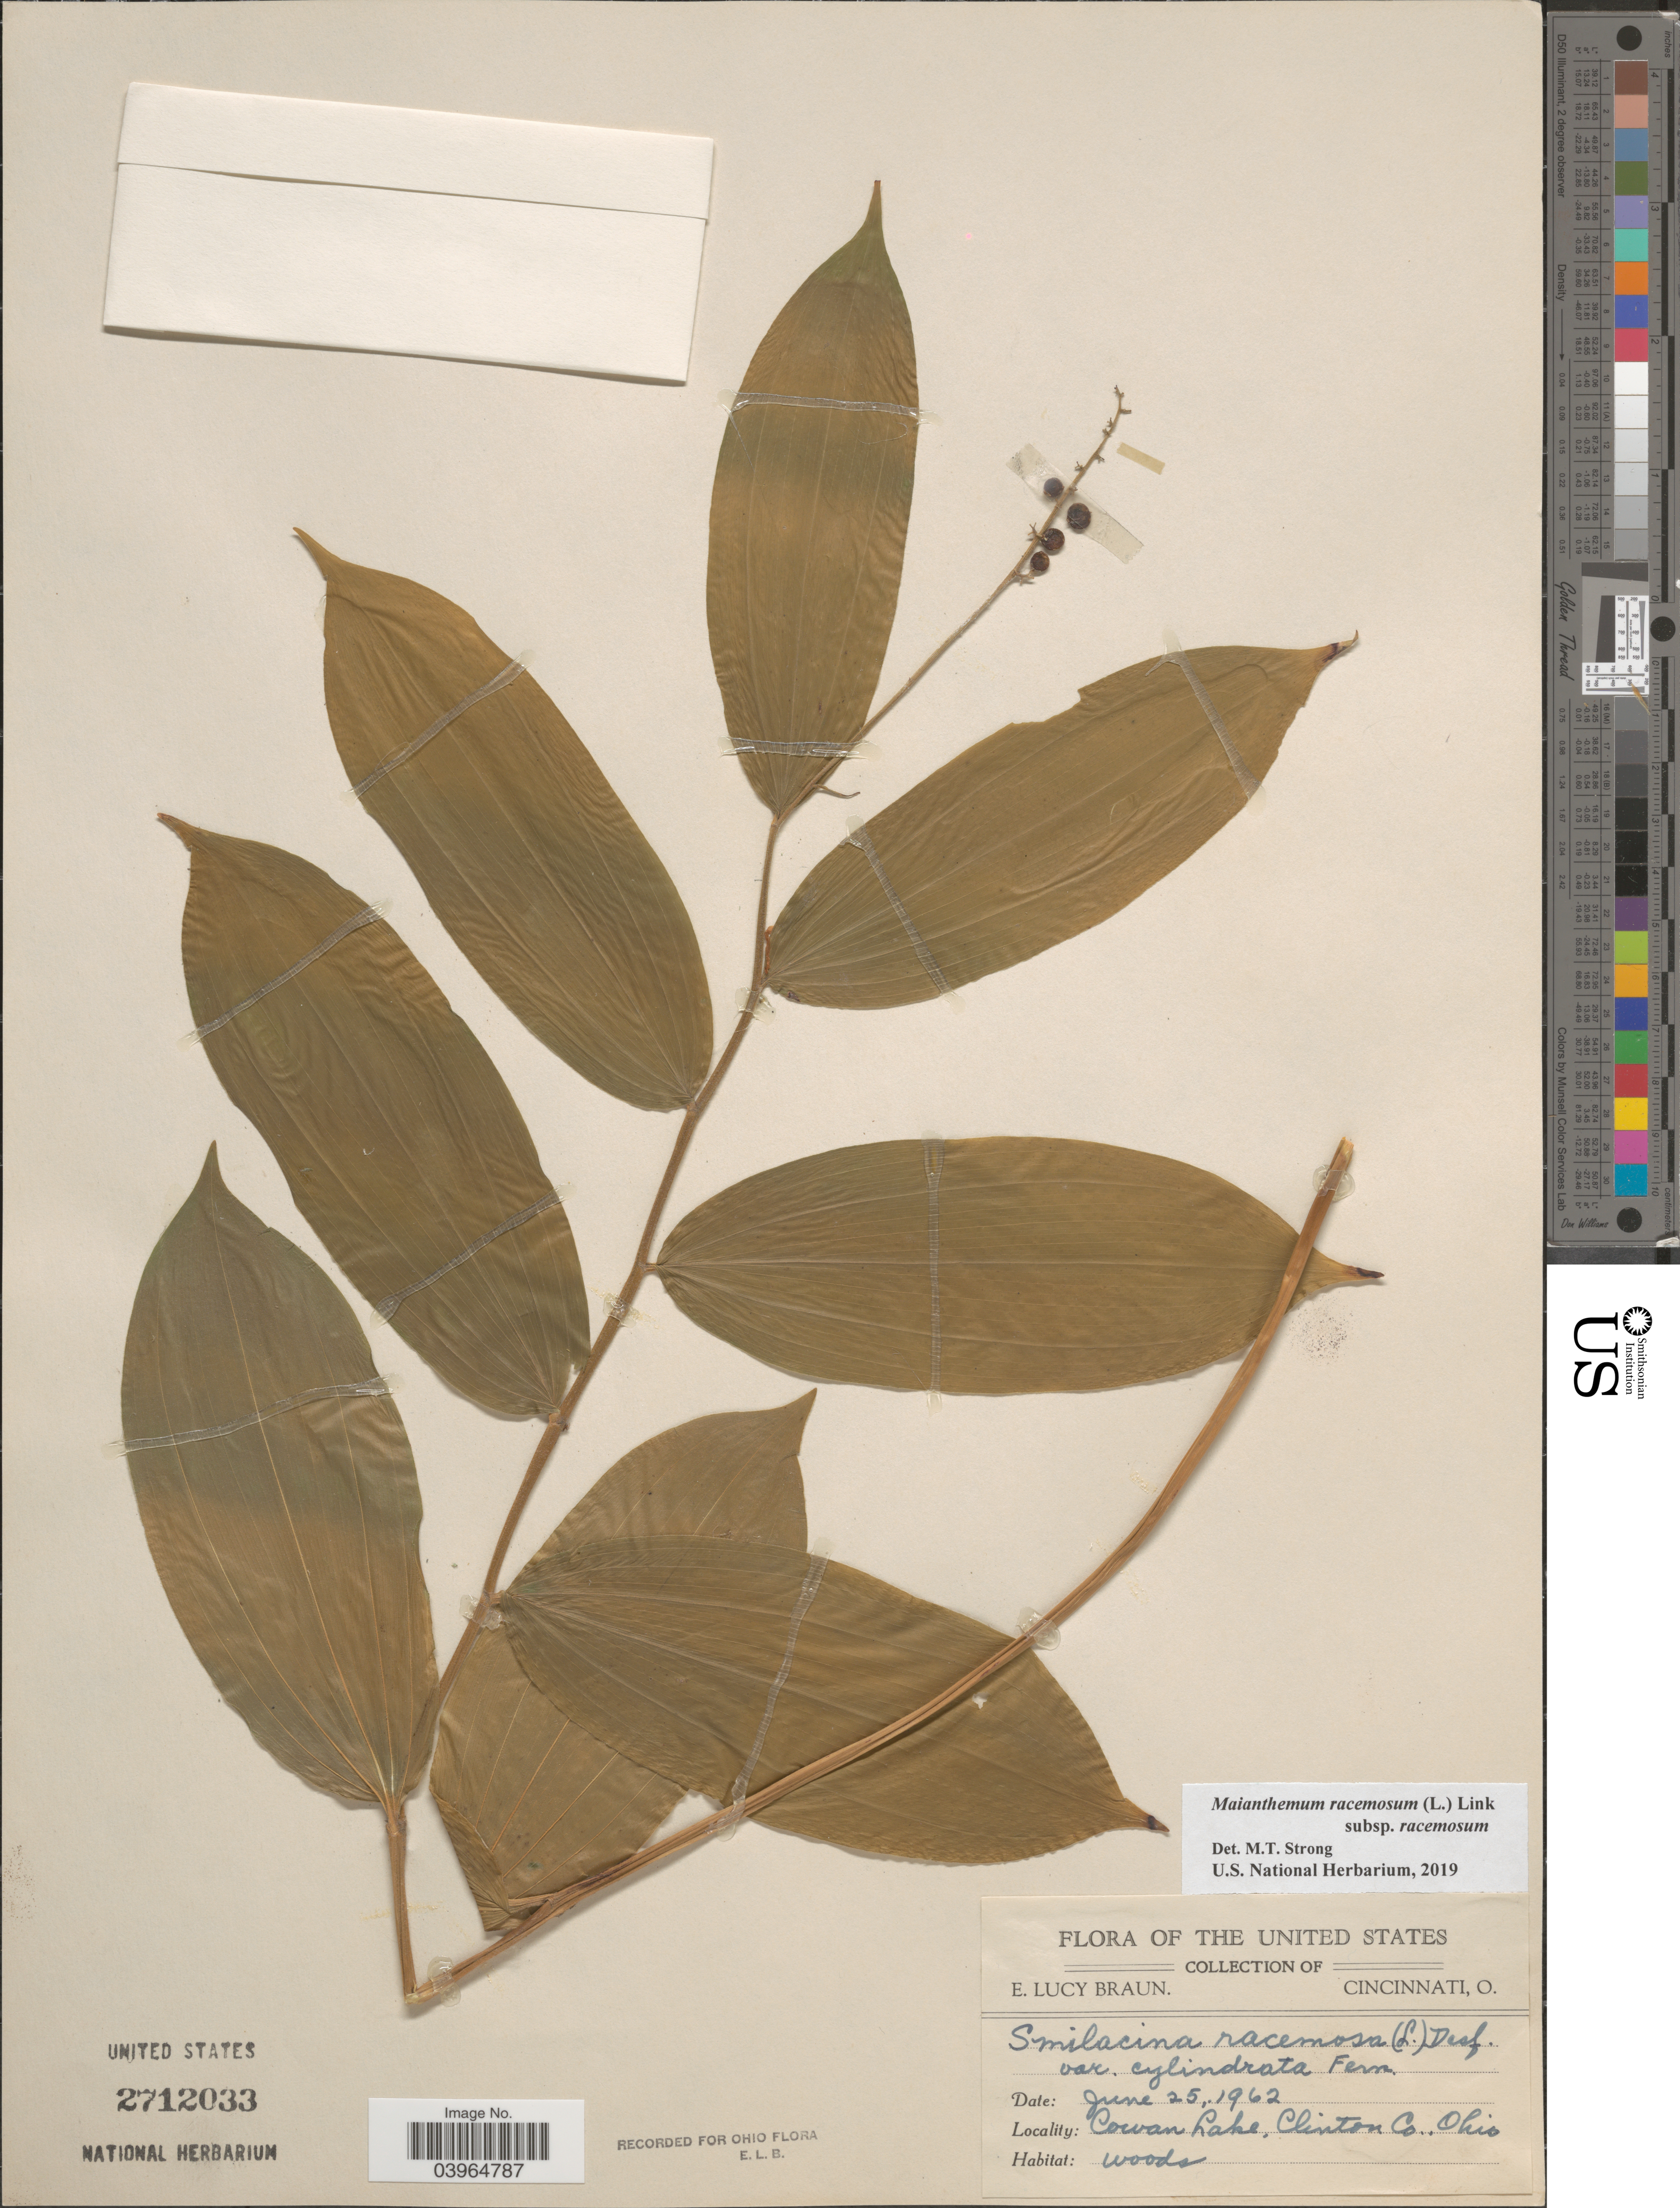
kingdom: Plantae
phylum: Tracheophyta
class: Liliopsida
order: Asparagales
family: Asparagaceae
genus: Maianthemum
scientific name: Maianthemum racemosum subsp. racemosum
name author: (L.) Link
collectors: E. L. Braun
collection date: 1962-06-25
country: United States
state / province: Ohio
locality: Cowan Lake, Clinton Co.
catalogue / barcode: US 2712033